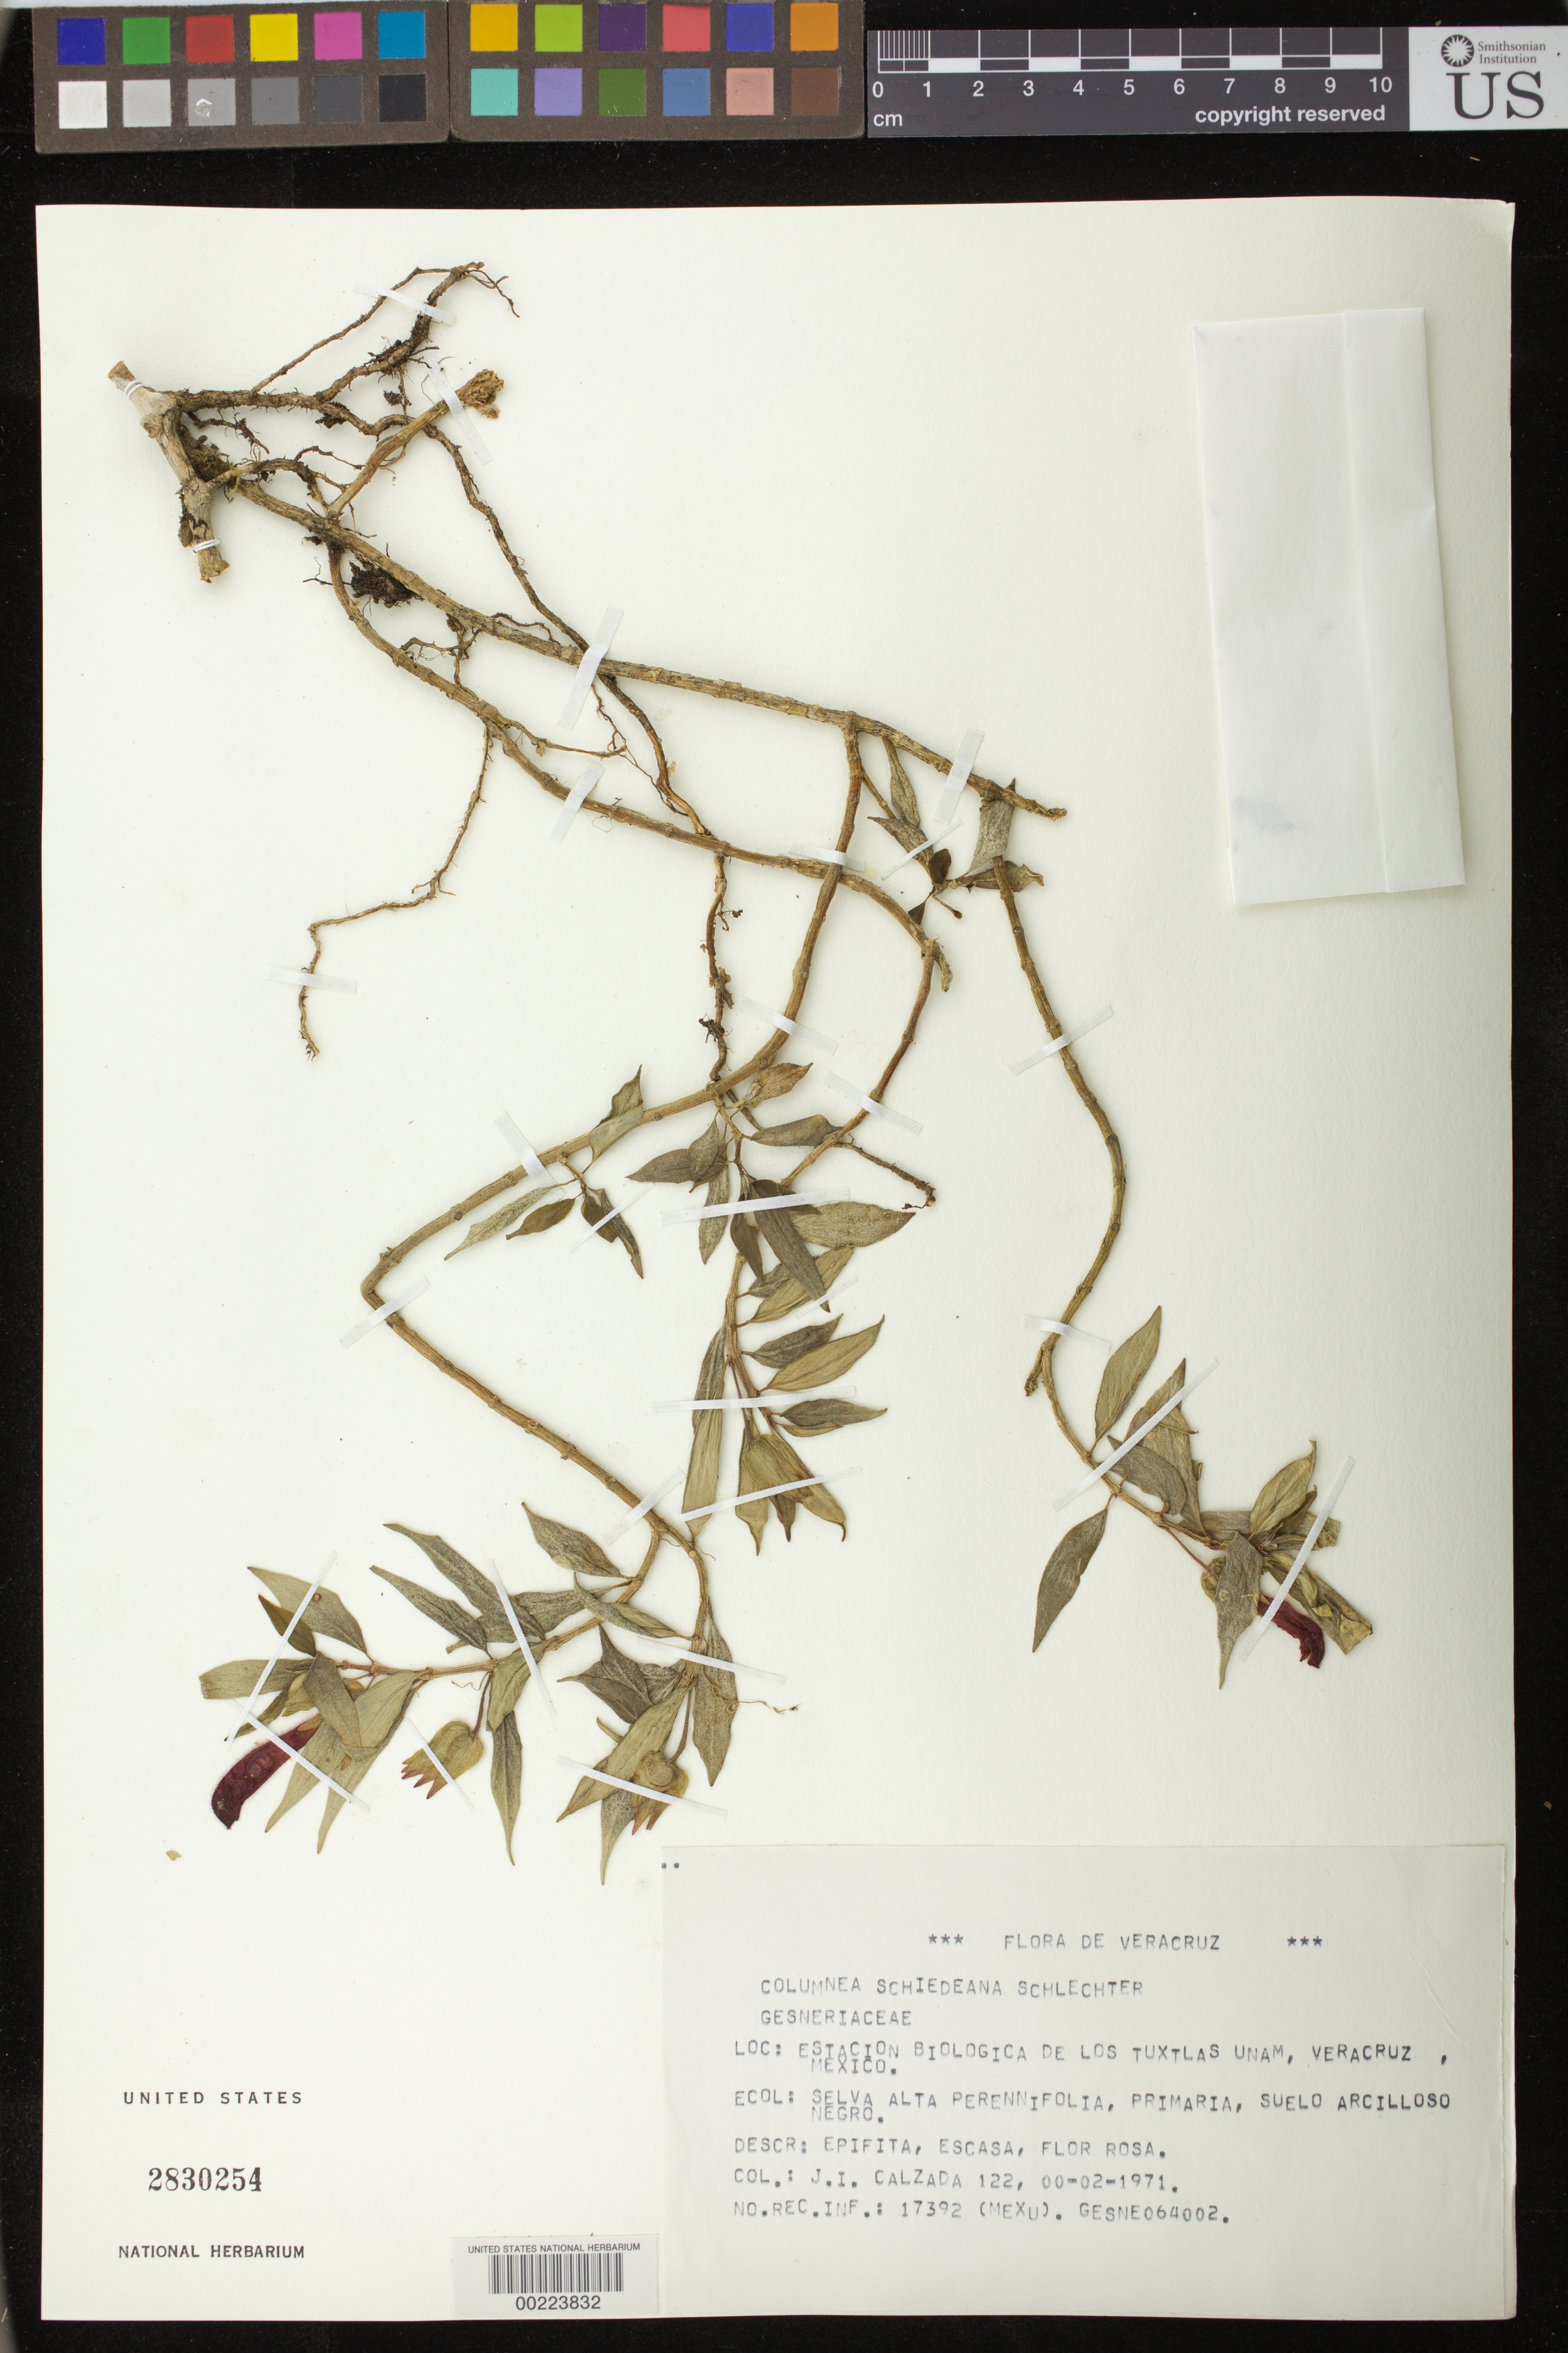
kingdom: Plantae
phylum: Tracheophyta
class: Magnoliopsida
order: Lamiales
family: Gesneriaceae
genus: Columnea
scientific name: Columnea schiedeana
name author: Schltdl.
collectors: J. I. Calzada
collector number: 122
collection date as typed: Feb 1971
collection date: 1971-02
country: Mexico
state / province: Veracruz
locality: Estacion Biologica de Los Tuxtlas UNAM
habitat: Tall perennial, primary forest, black clayey soil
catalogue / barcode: US 2830254